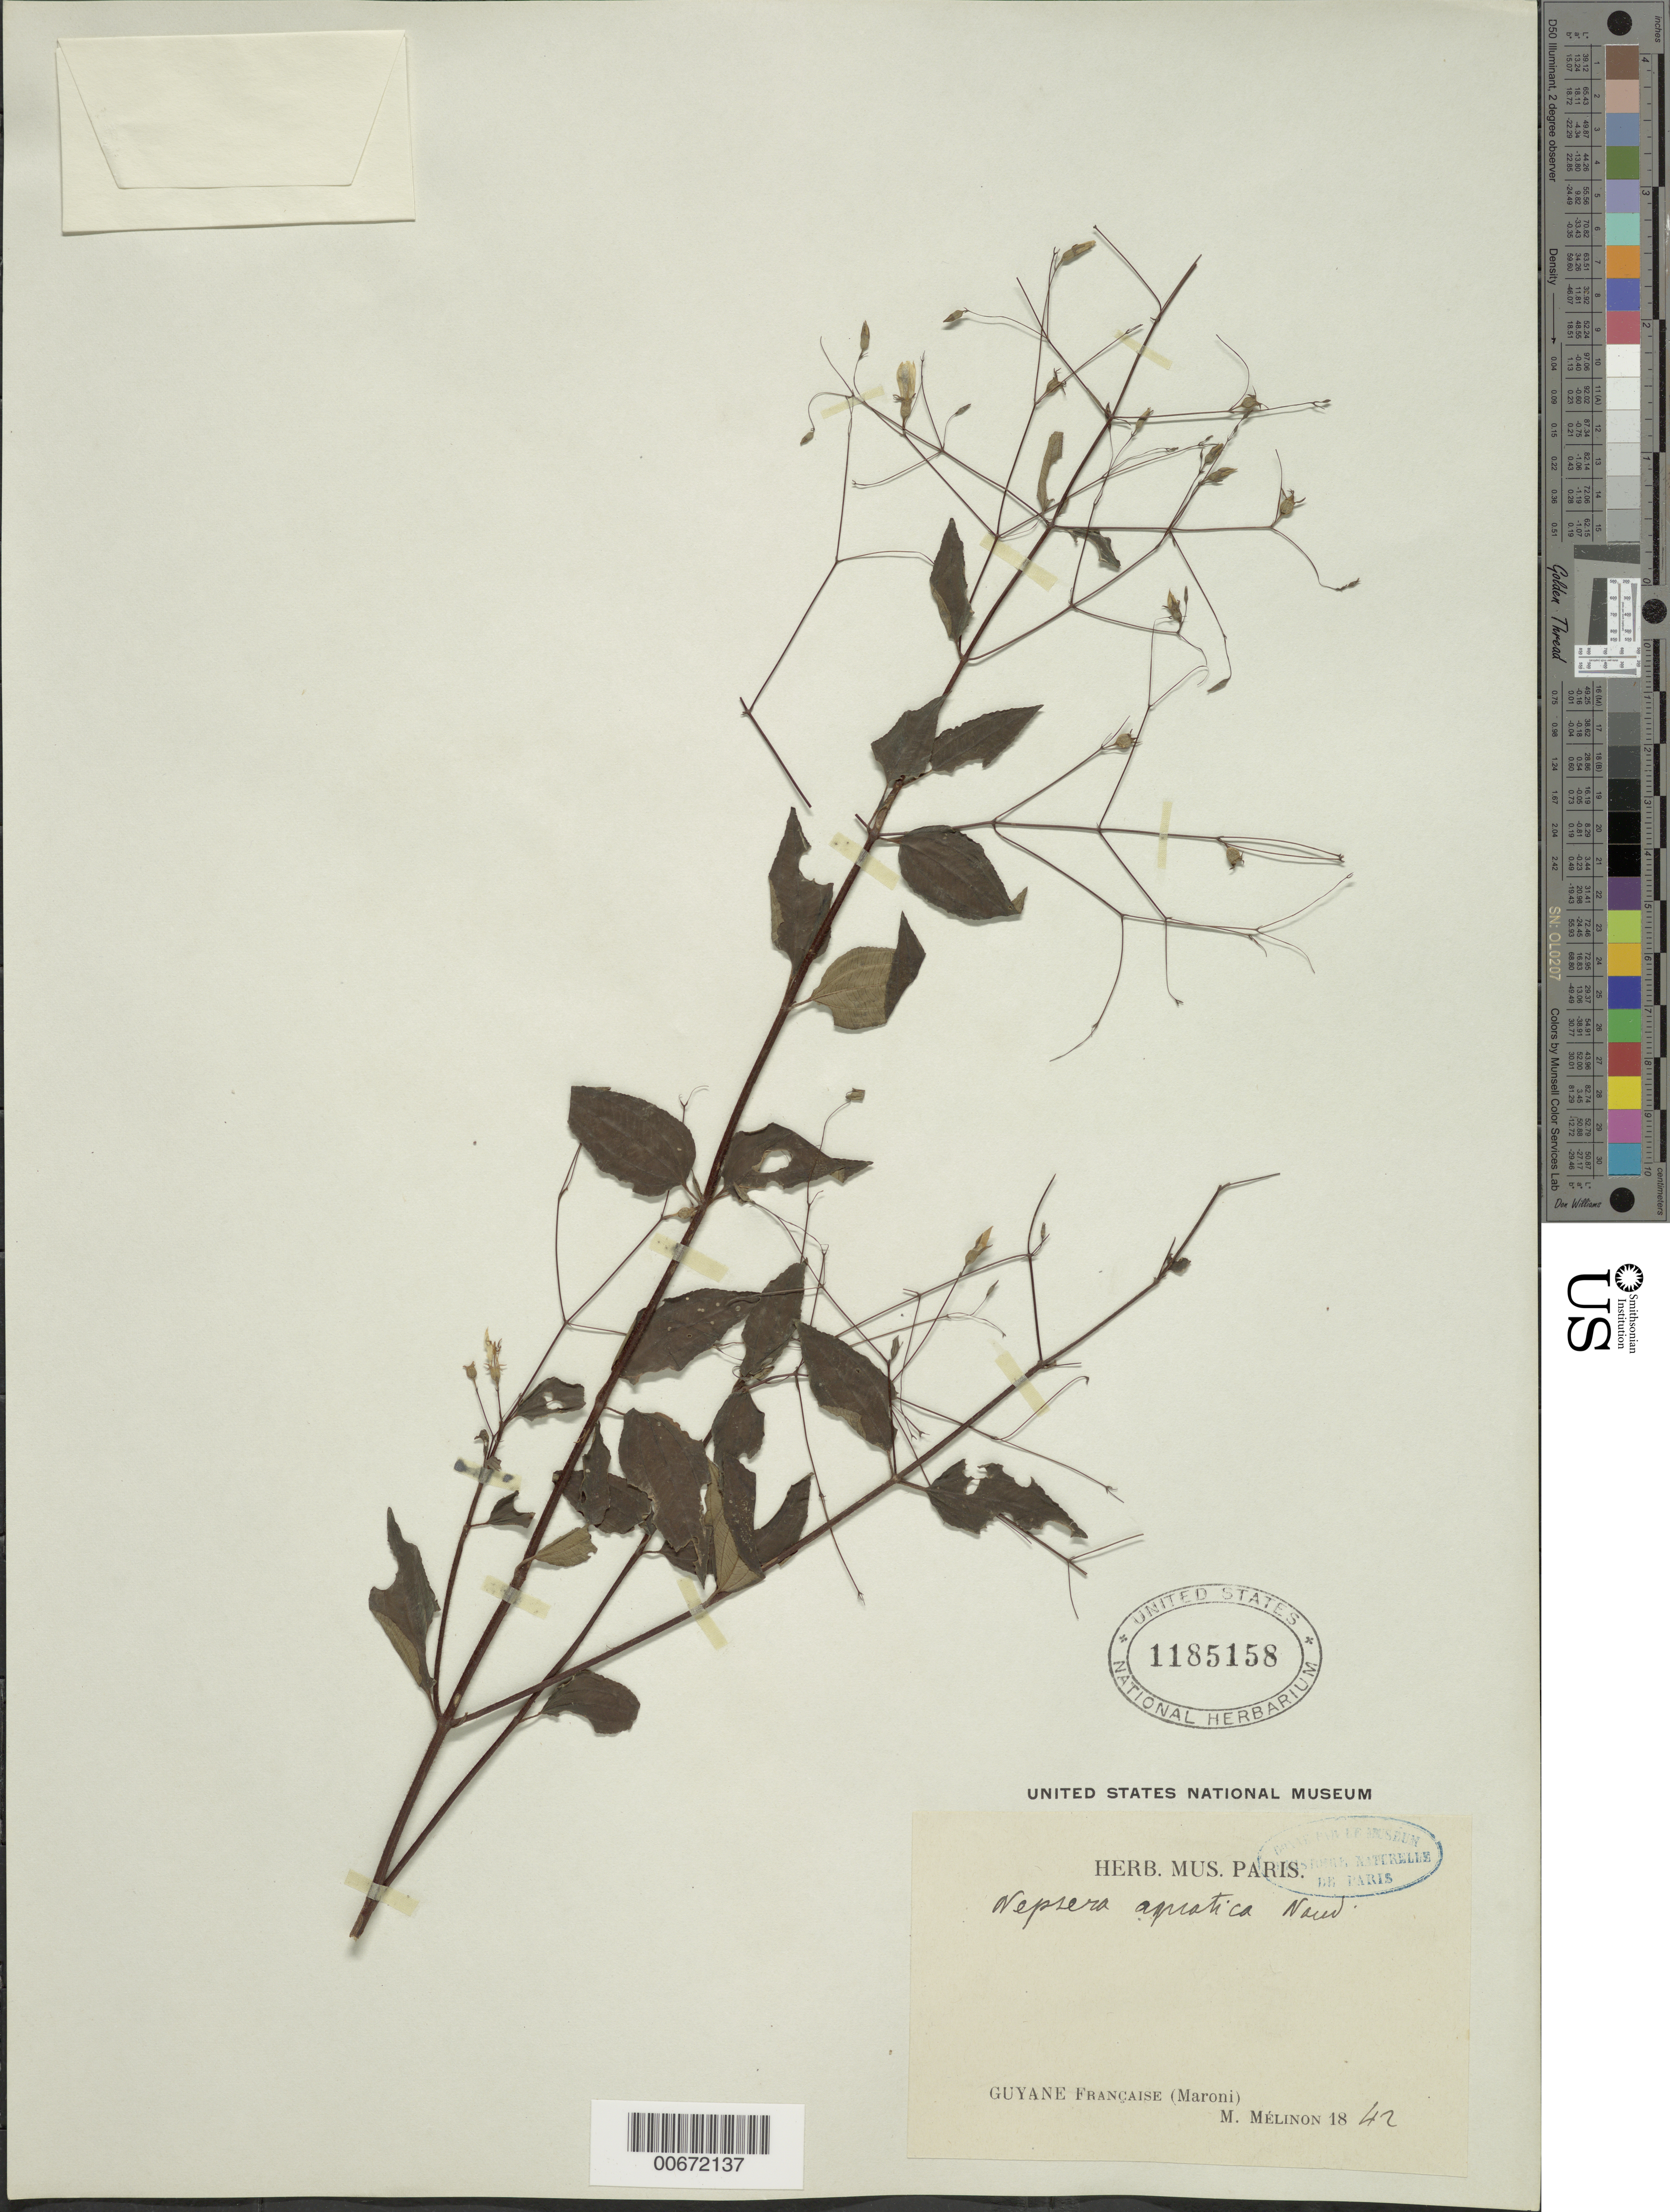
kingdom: Plantae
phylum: Tracheophyta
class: Magnoliopsida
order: Myrtales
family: Melastomataceae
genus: Nepsera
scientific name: Nepsera aquatica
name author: (Aubl.) Naudin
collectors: E. Mélinon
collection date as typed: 1842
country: French Guiana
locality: Maroni R.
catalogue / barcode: US 1185158